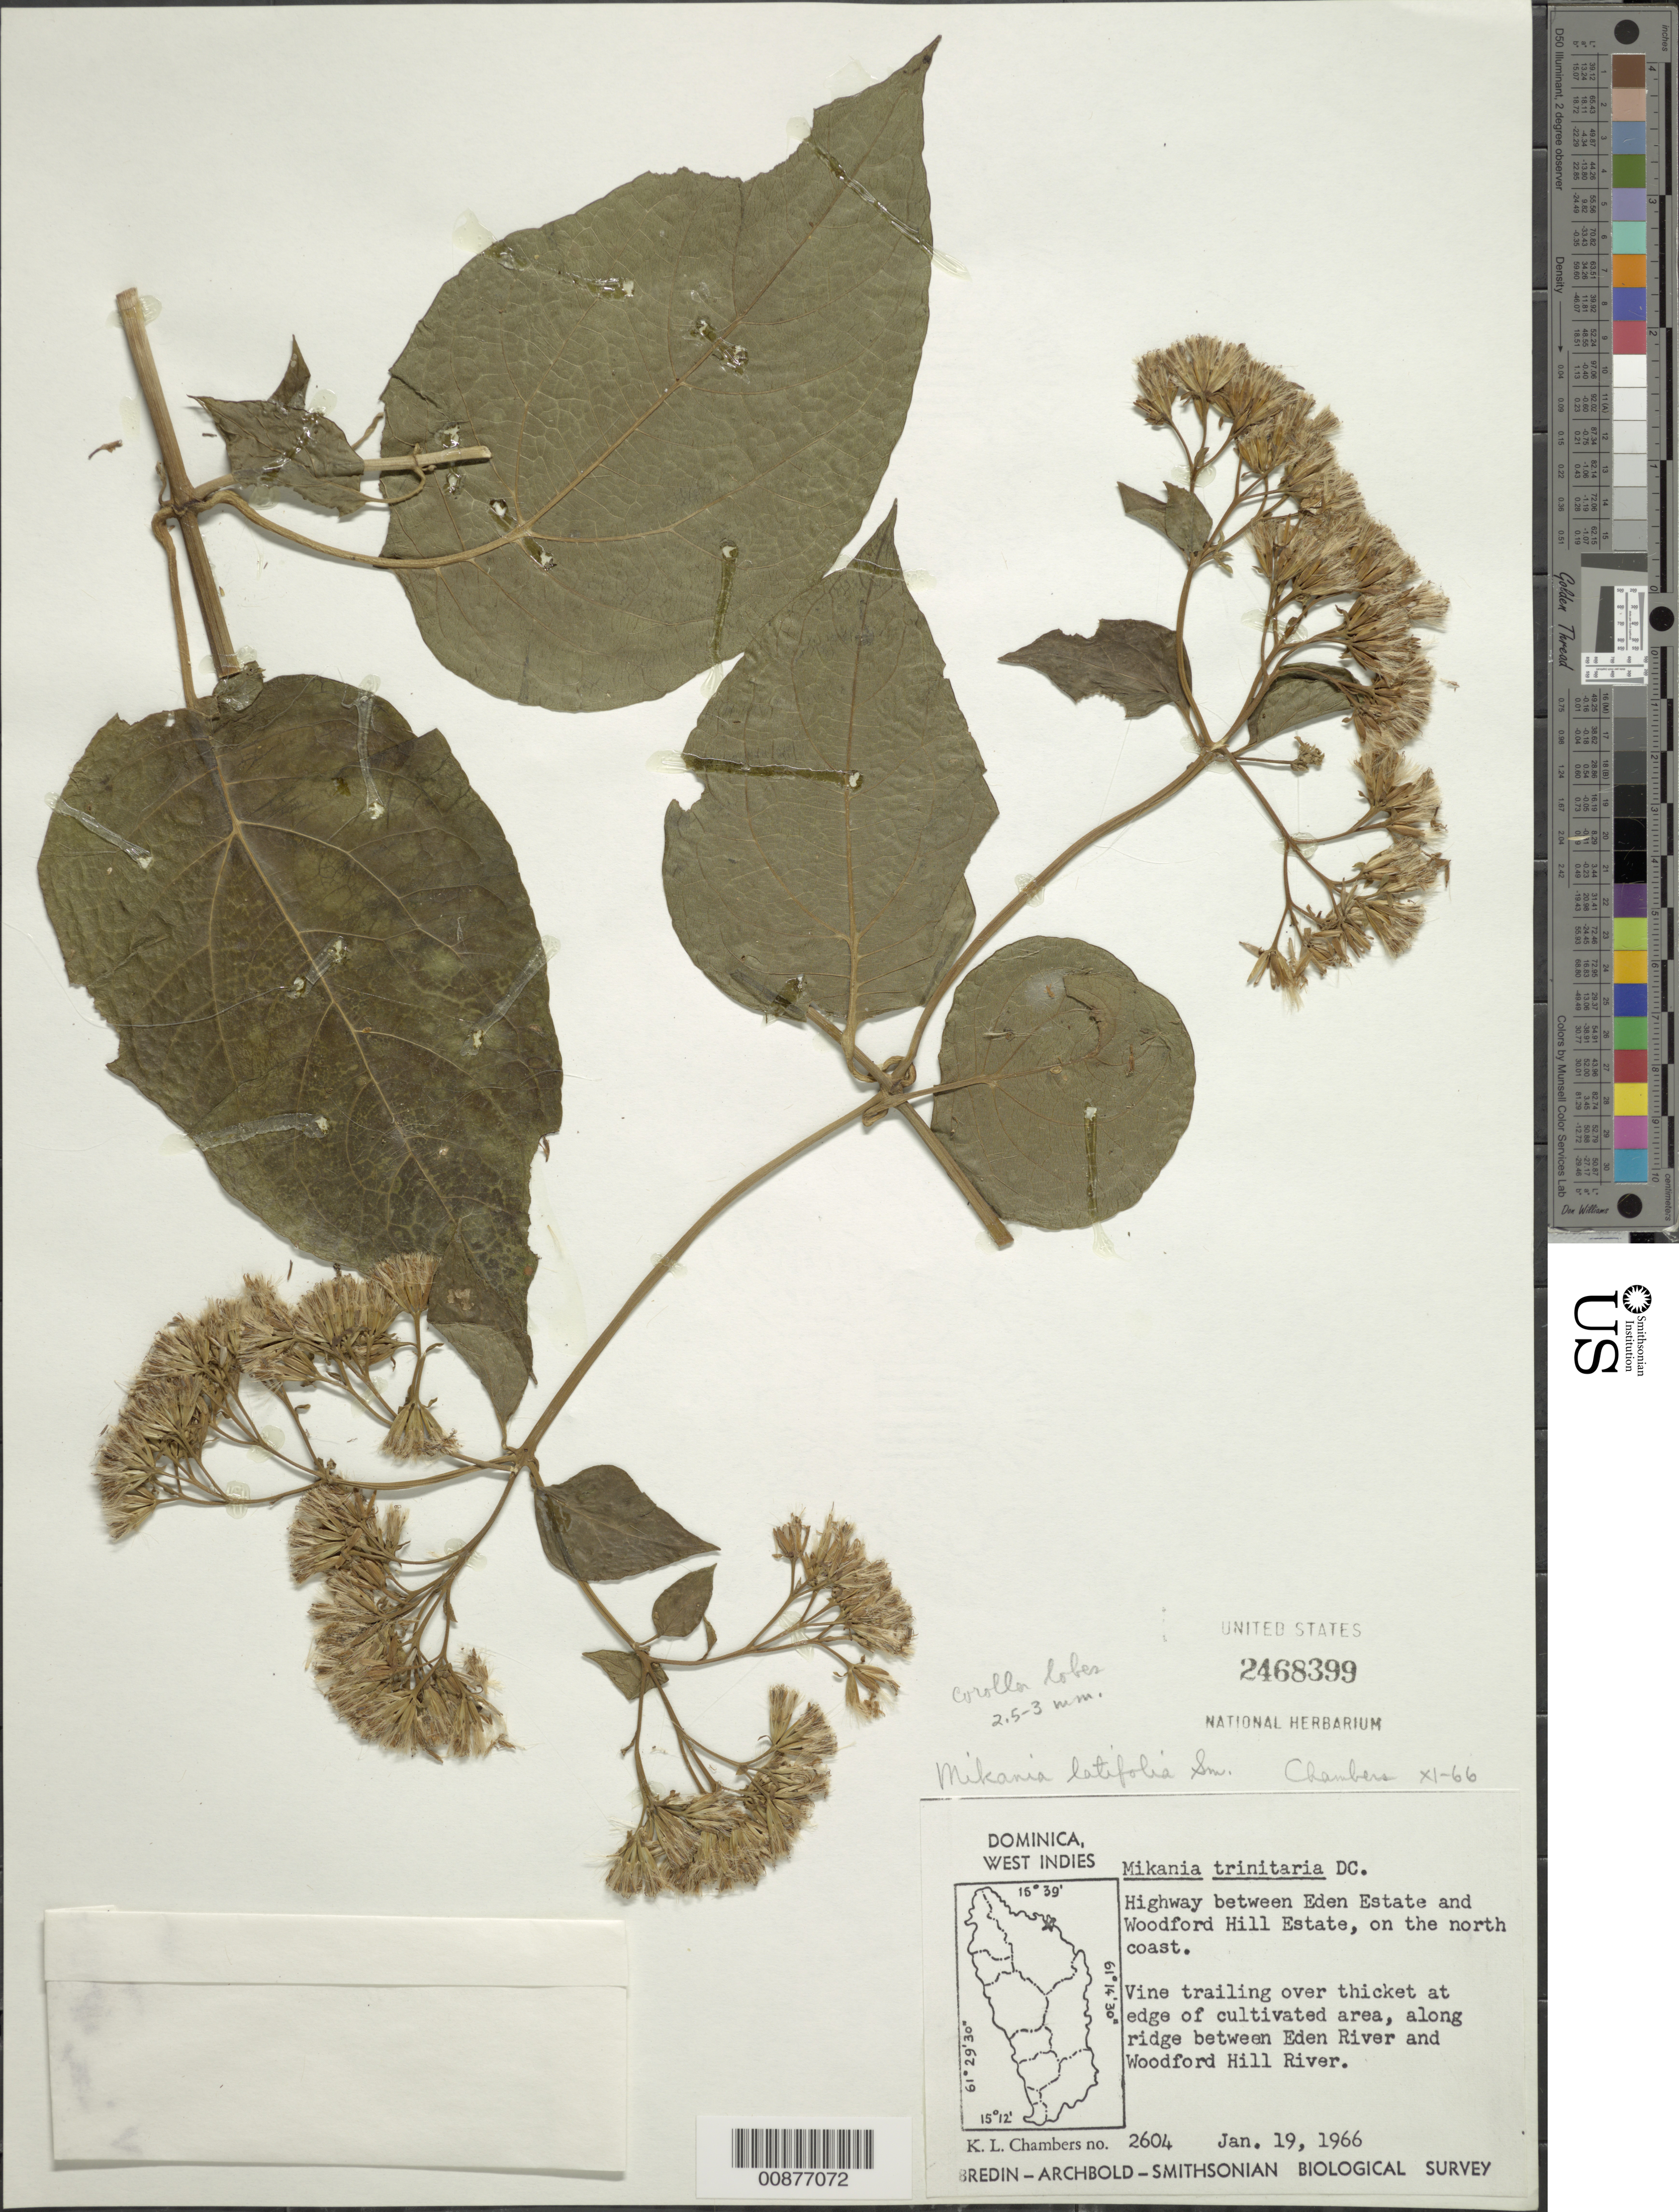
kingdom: Plantae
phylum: Tracheophyta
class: Magnoliopsida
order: Asterales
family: Asteraceae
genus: Mikania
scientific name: Mikania latifolia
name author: Sm.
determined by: Chambers, H. L.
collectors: K. L. Chambers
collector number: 2604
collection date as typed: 19 Jan 1966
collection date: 1966-01-19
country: Dominica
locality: Highway between Eden Estate and Woodford Hill Estate, on the north coast. Along ridge between Eden River and Woodford Hill River.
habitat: Trailing over thicket at edge of cultivated area, along ridge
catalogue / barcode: US 2468399